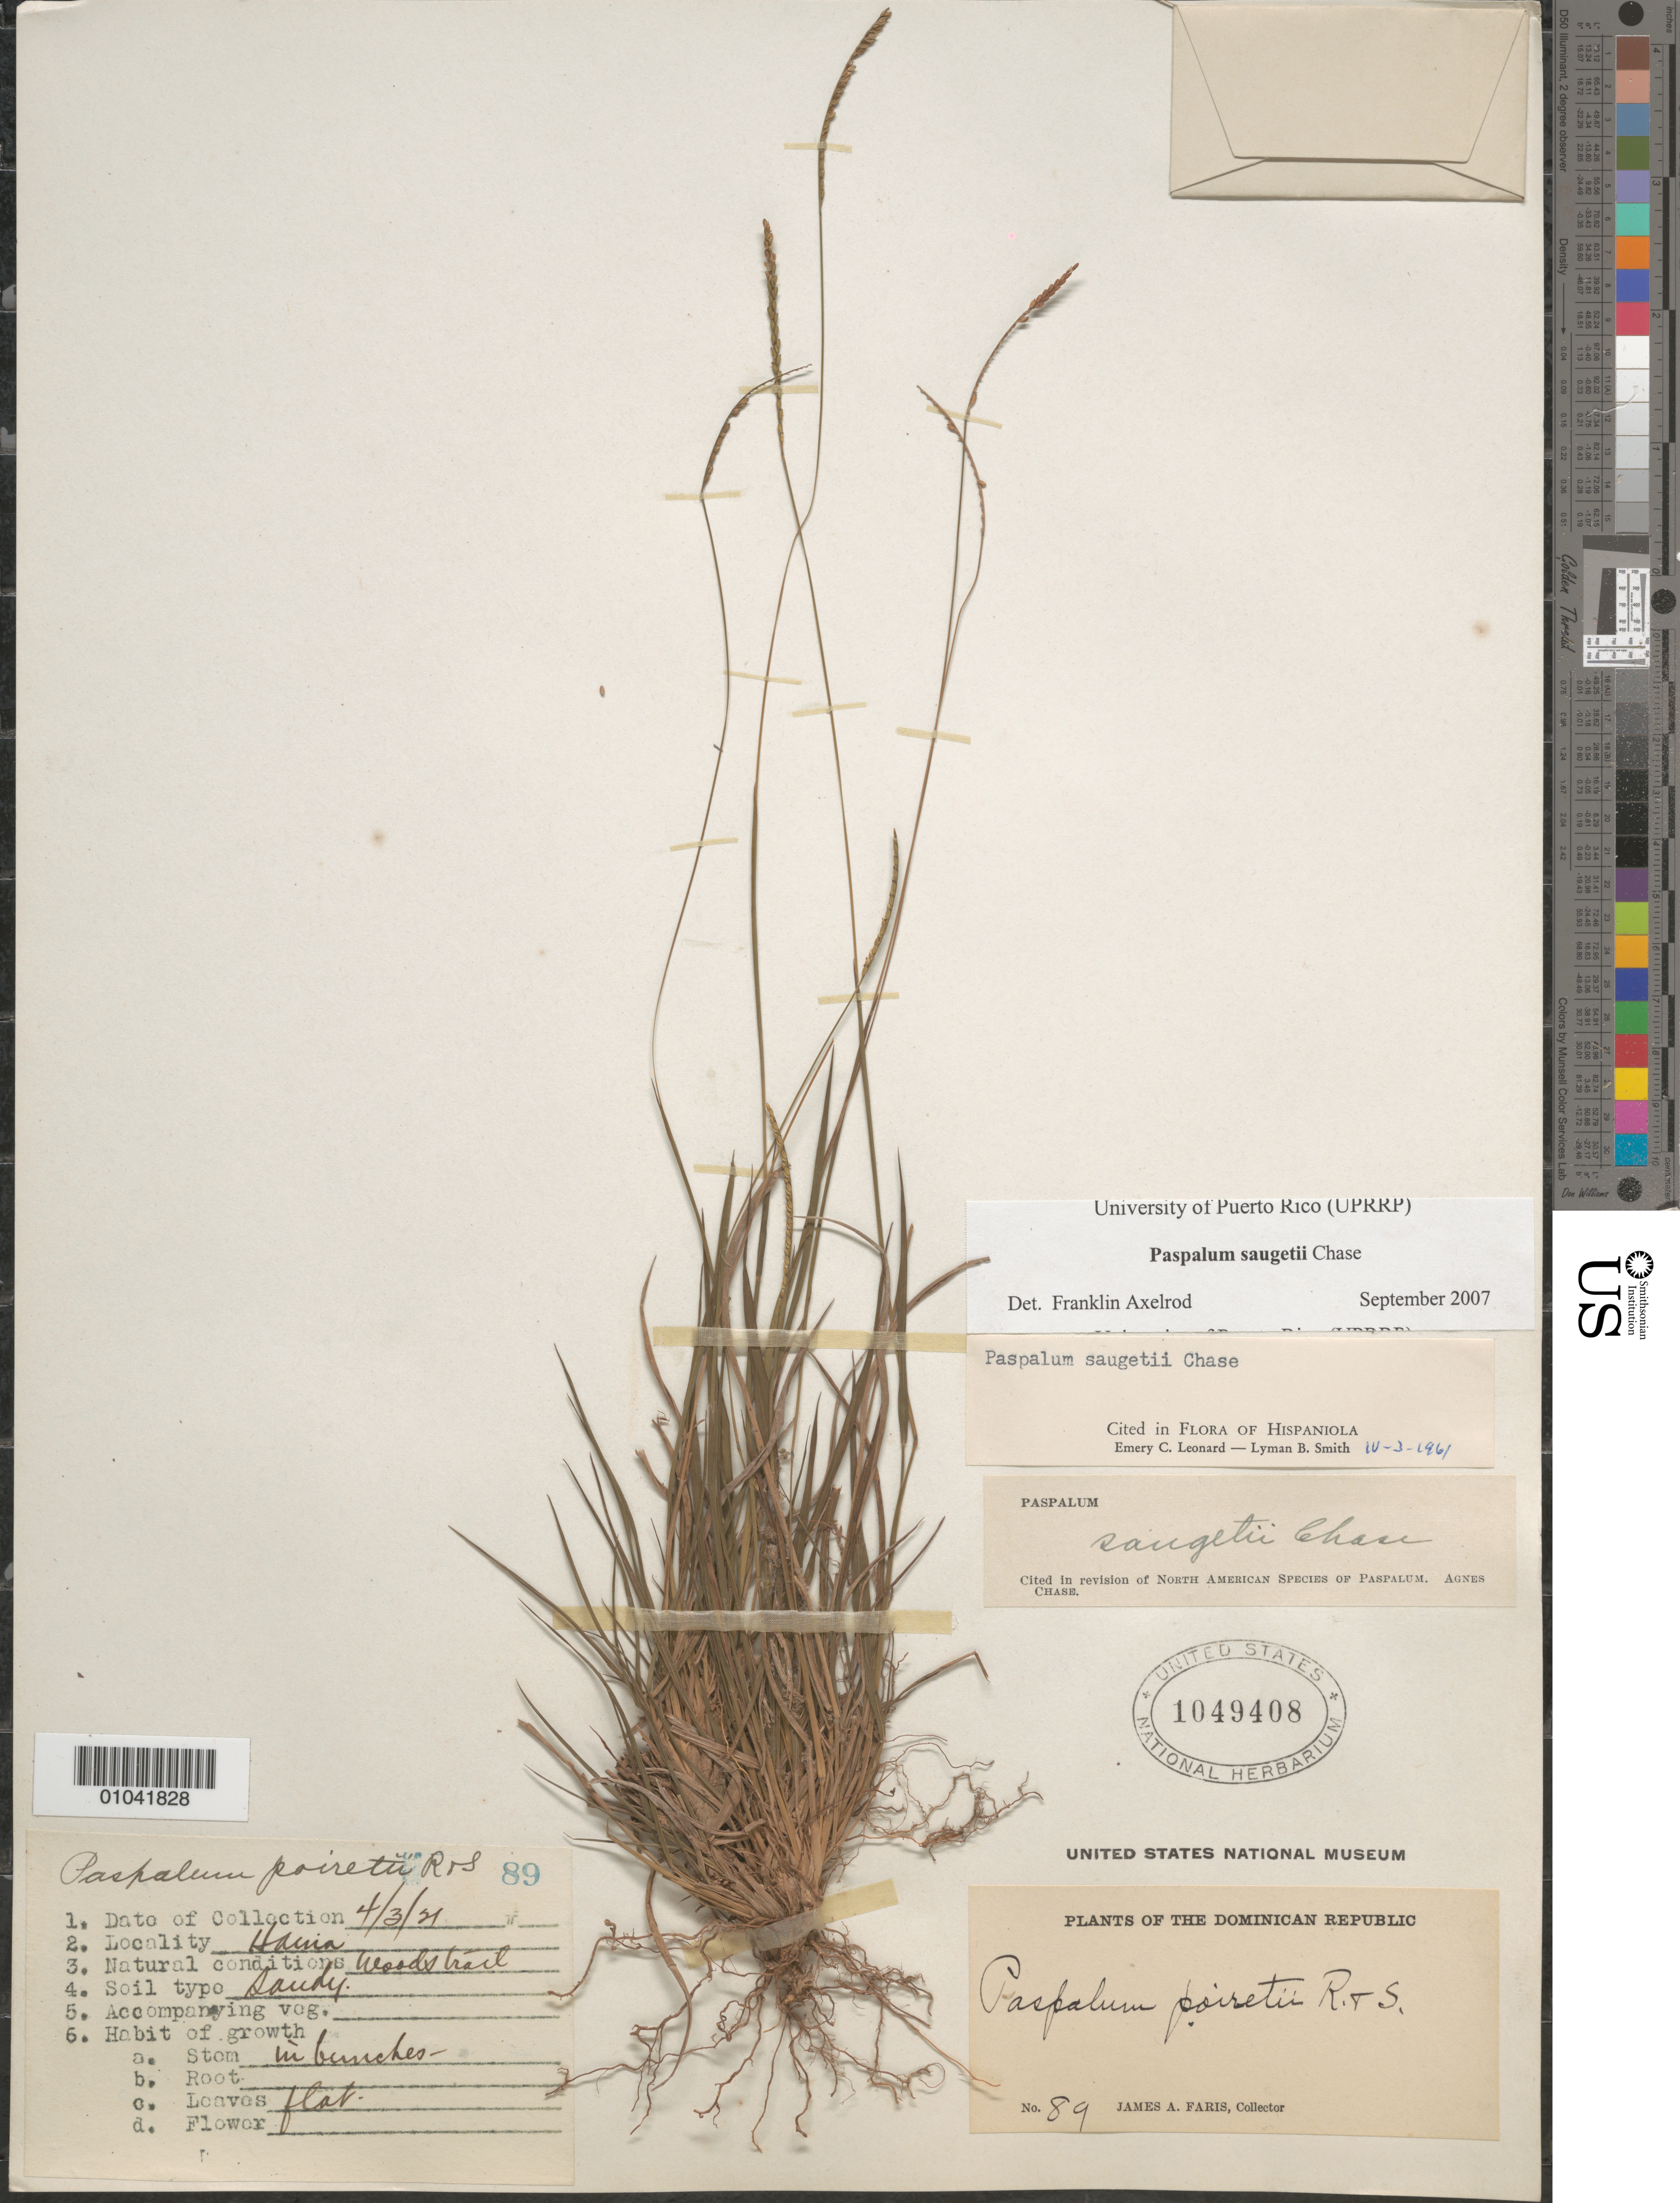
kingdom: Plantae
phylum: Tracheophyta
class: Liliopsida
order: Poales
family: Poaceae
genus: Paspalum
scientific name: Paspalum saugetii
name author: Chase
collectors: J. Faris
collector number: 89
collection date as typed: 04 Mar 1921 or 03 Apr 1921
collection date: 1921-03-04 or 1921-04-03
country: Dominican Republic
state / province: San Cristóbal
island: Hispaniola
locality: Haina,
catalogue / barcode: US 1049408